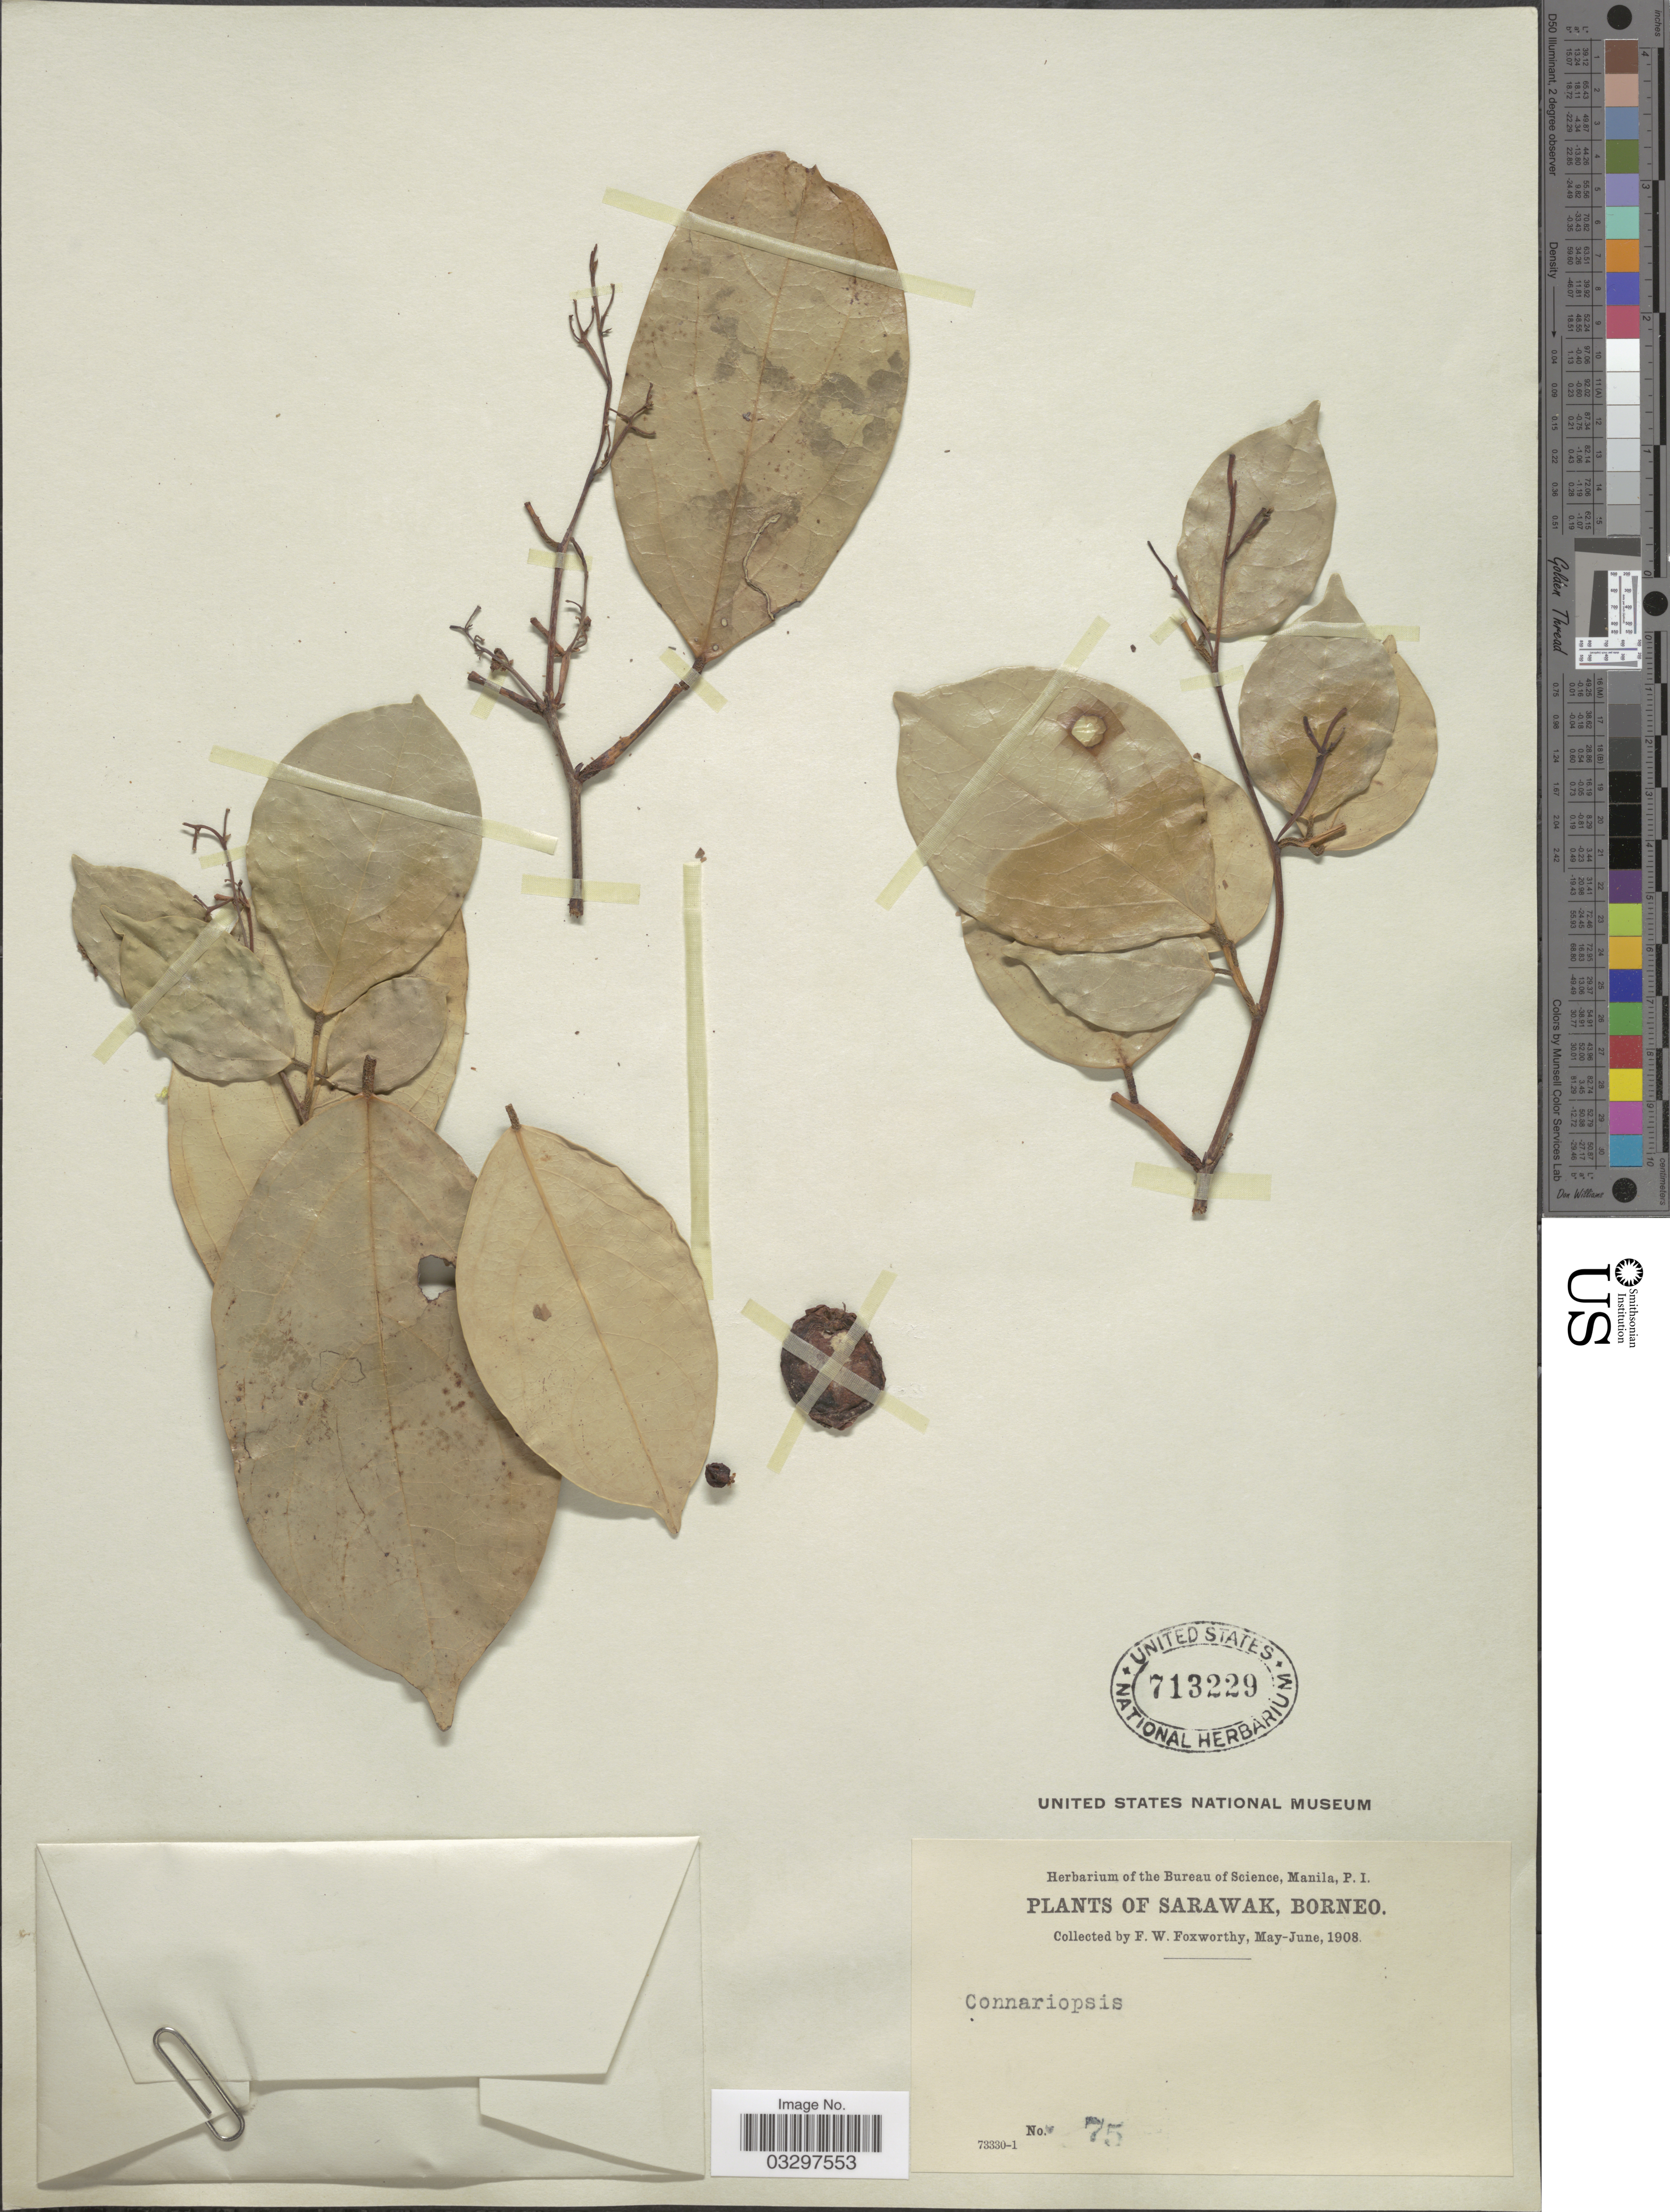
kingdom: Plantae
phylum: Tracheophyta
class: Magnoliopsida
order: Oxalidales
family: Oxalidaceae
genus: Sarcotheca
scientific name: Sarcotheca sp.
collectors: F. W. Foxworthy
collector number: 75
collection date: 1908-05/1908-06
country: Malaysia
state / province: Sarawak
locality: Borneo.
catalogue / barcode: US 713229